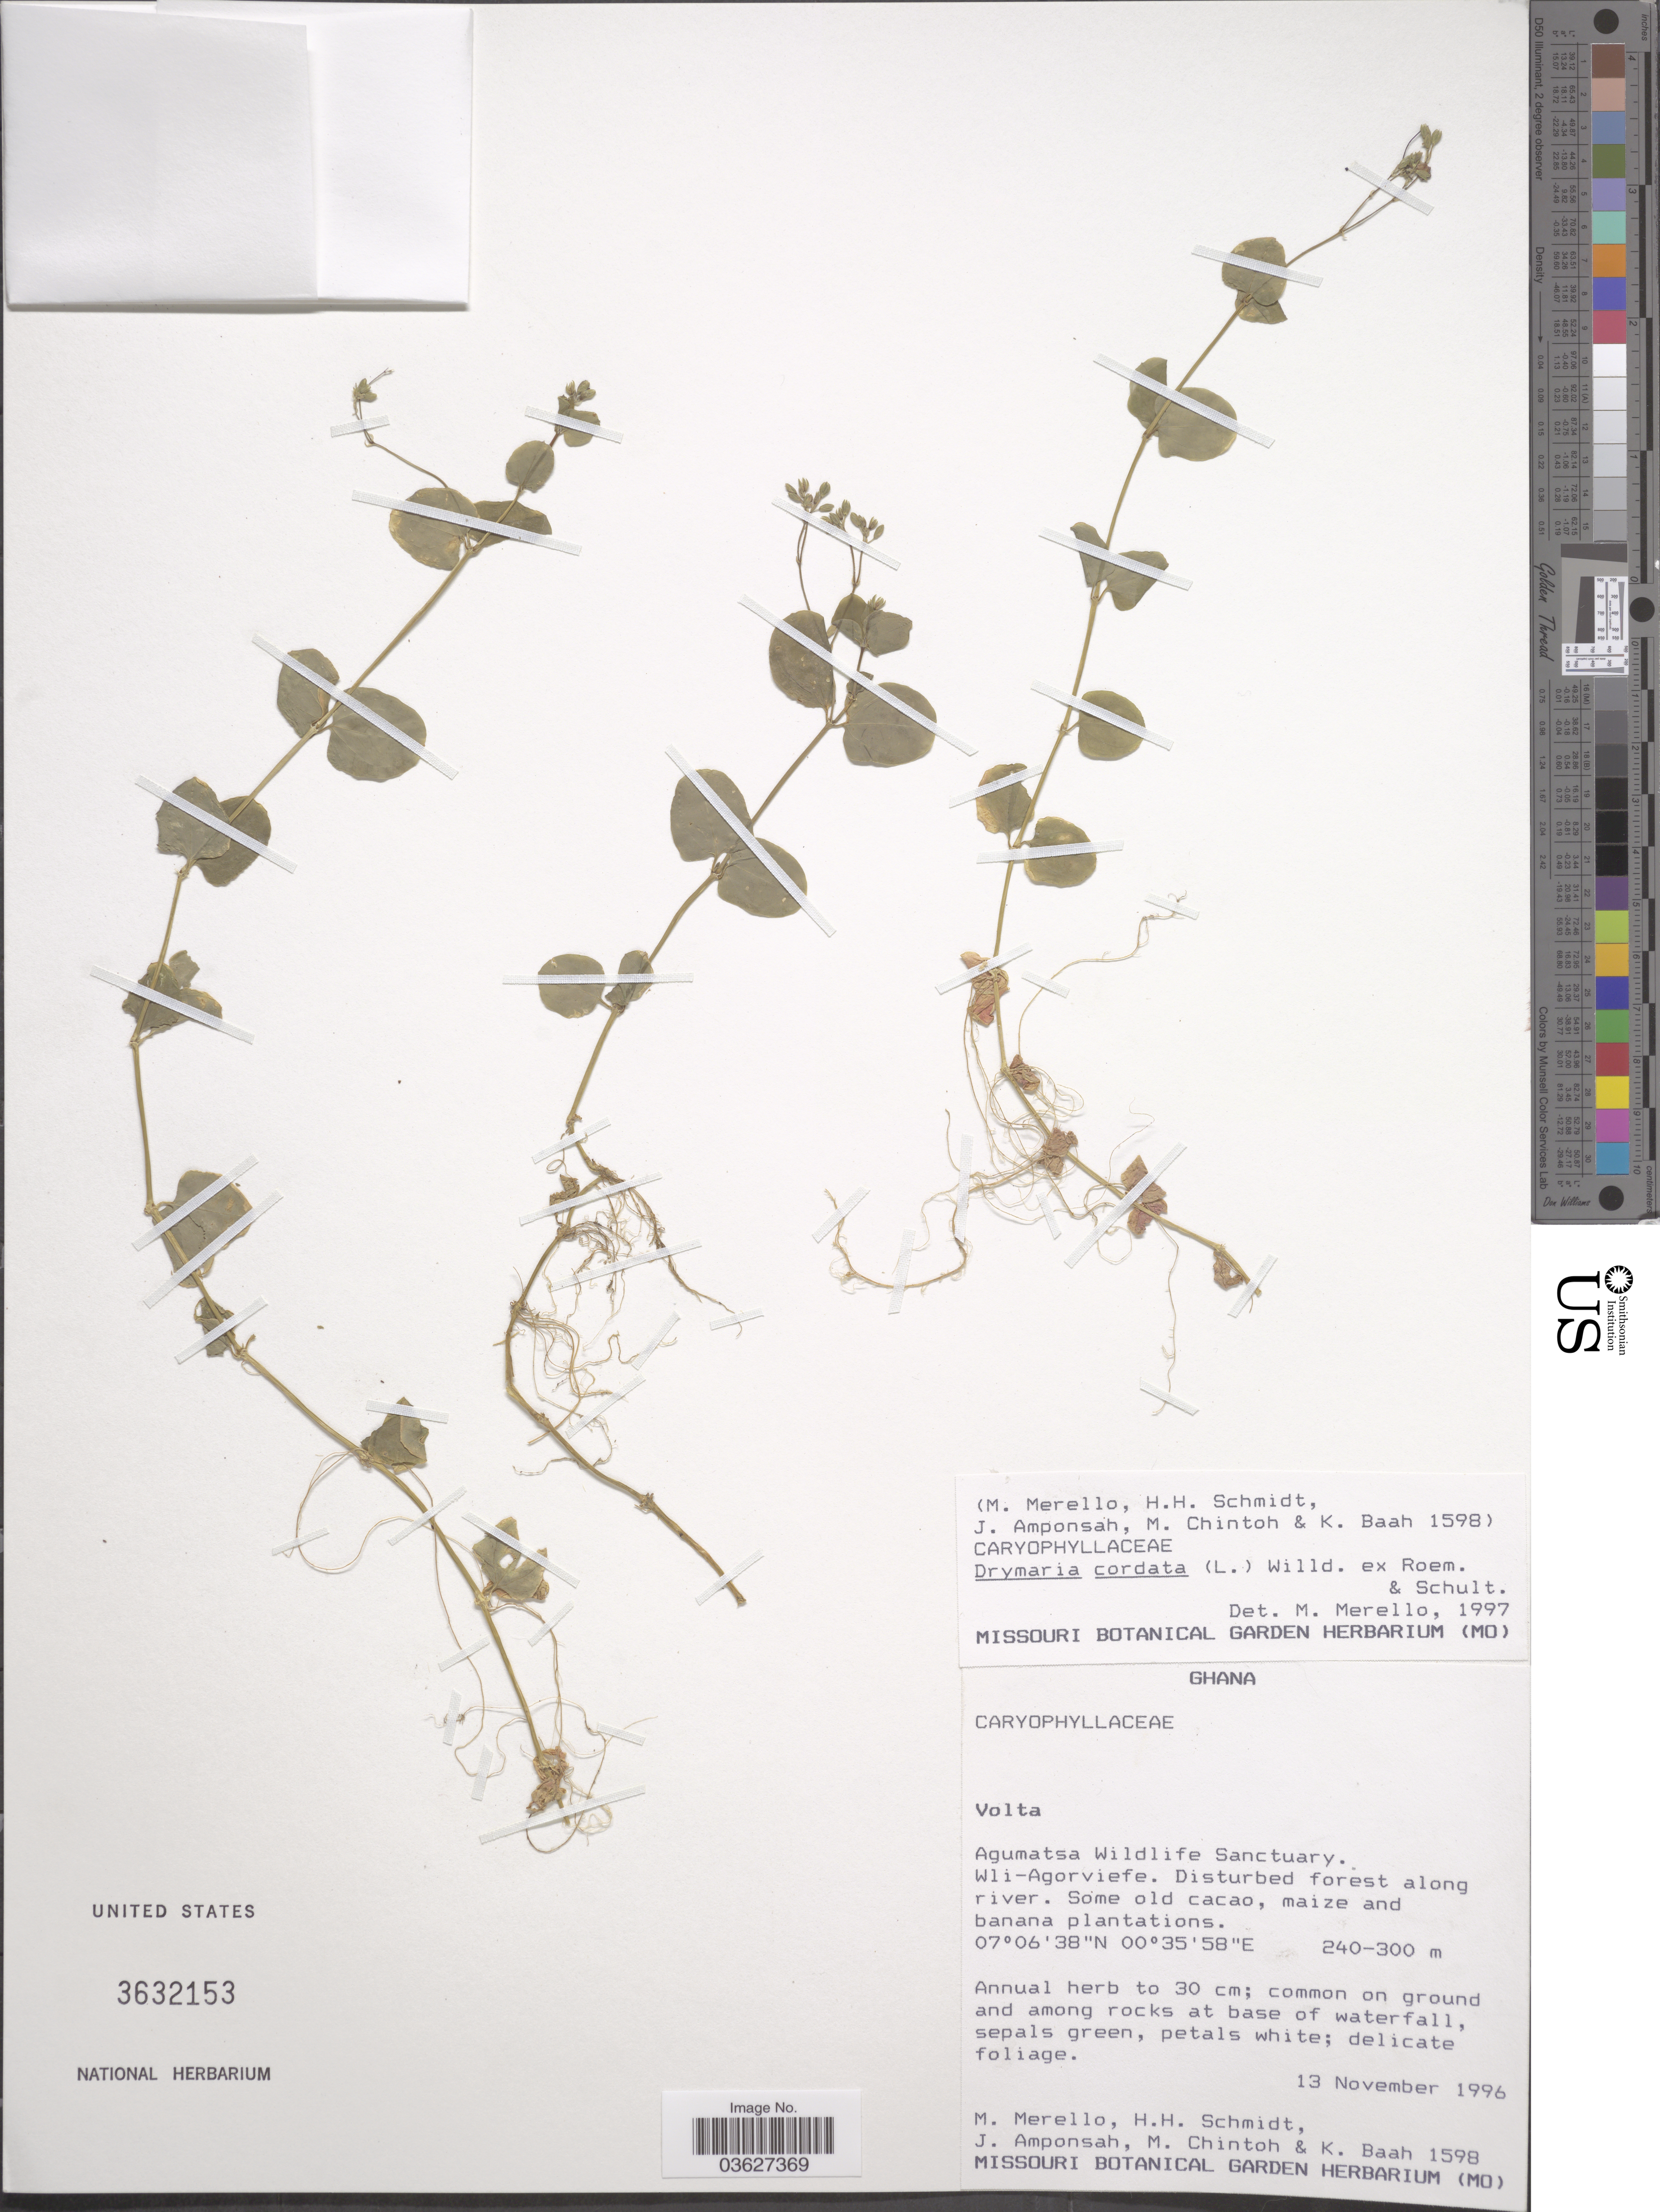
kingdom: Plantae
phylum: Tracheophyta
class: Magnoliopsida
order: Caryophyllales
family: Caryophyllaceae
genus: Drymaria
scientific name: Drymaria cordata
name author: (L.) Willd. ex Schult.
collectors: M. Merello, H. H. Schmidt, J. Amponsah, M. Chintoh & K. Baah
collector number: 1598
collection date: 1996-11-13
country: Ghana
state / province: Volta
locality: Agumatsa Wildlife Sanctuary. Wli-Agorviefe.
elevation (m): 240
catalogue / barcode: US 3632153